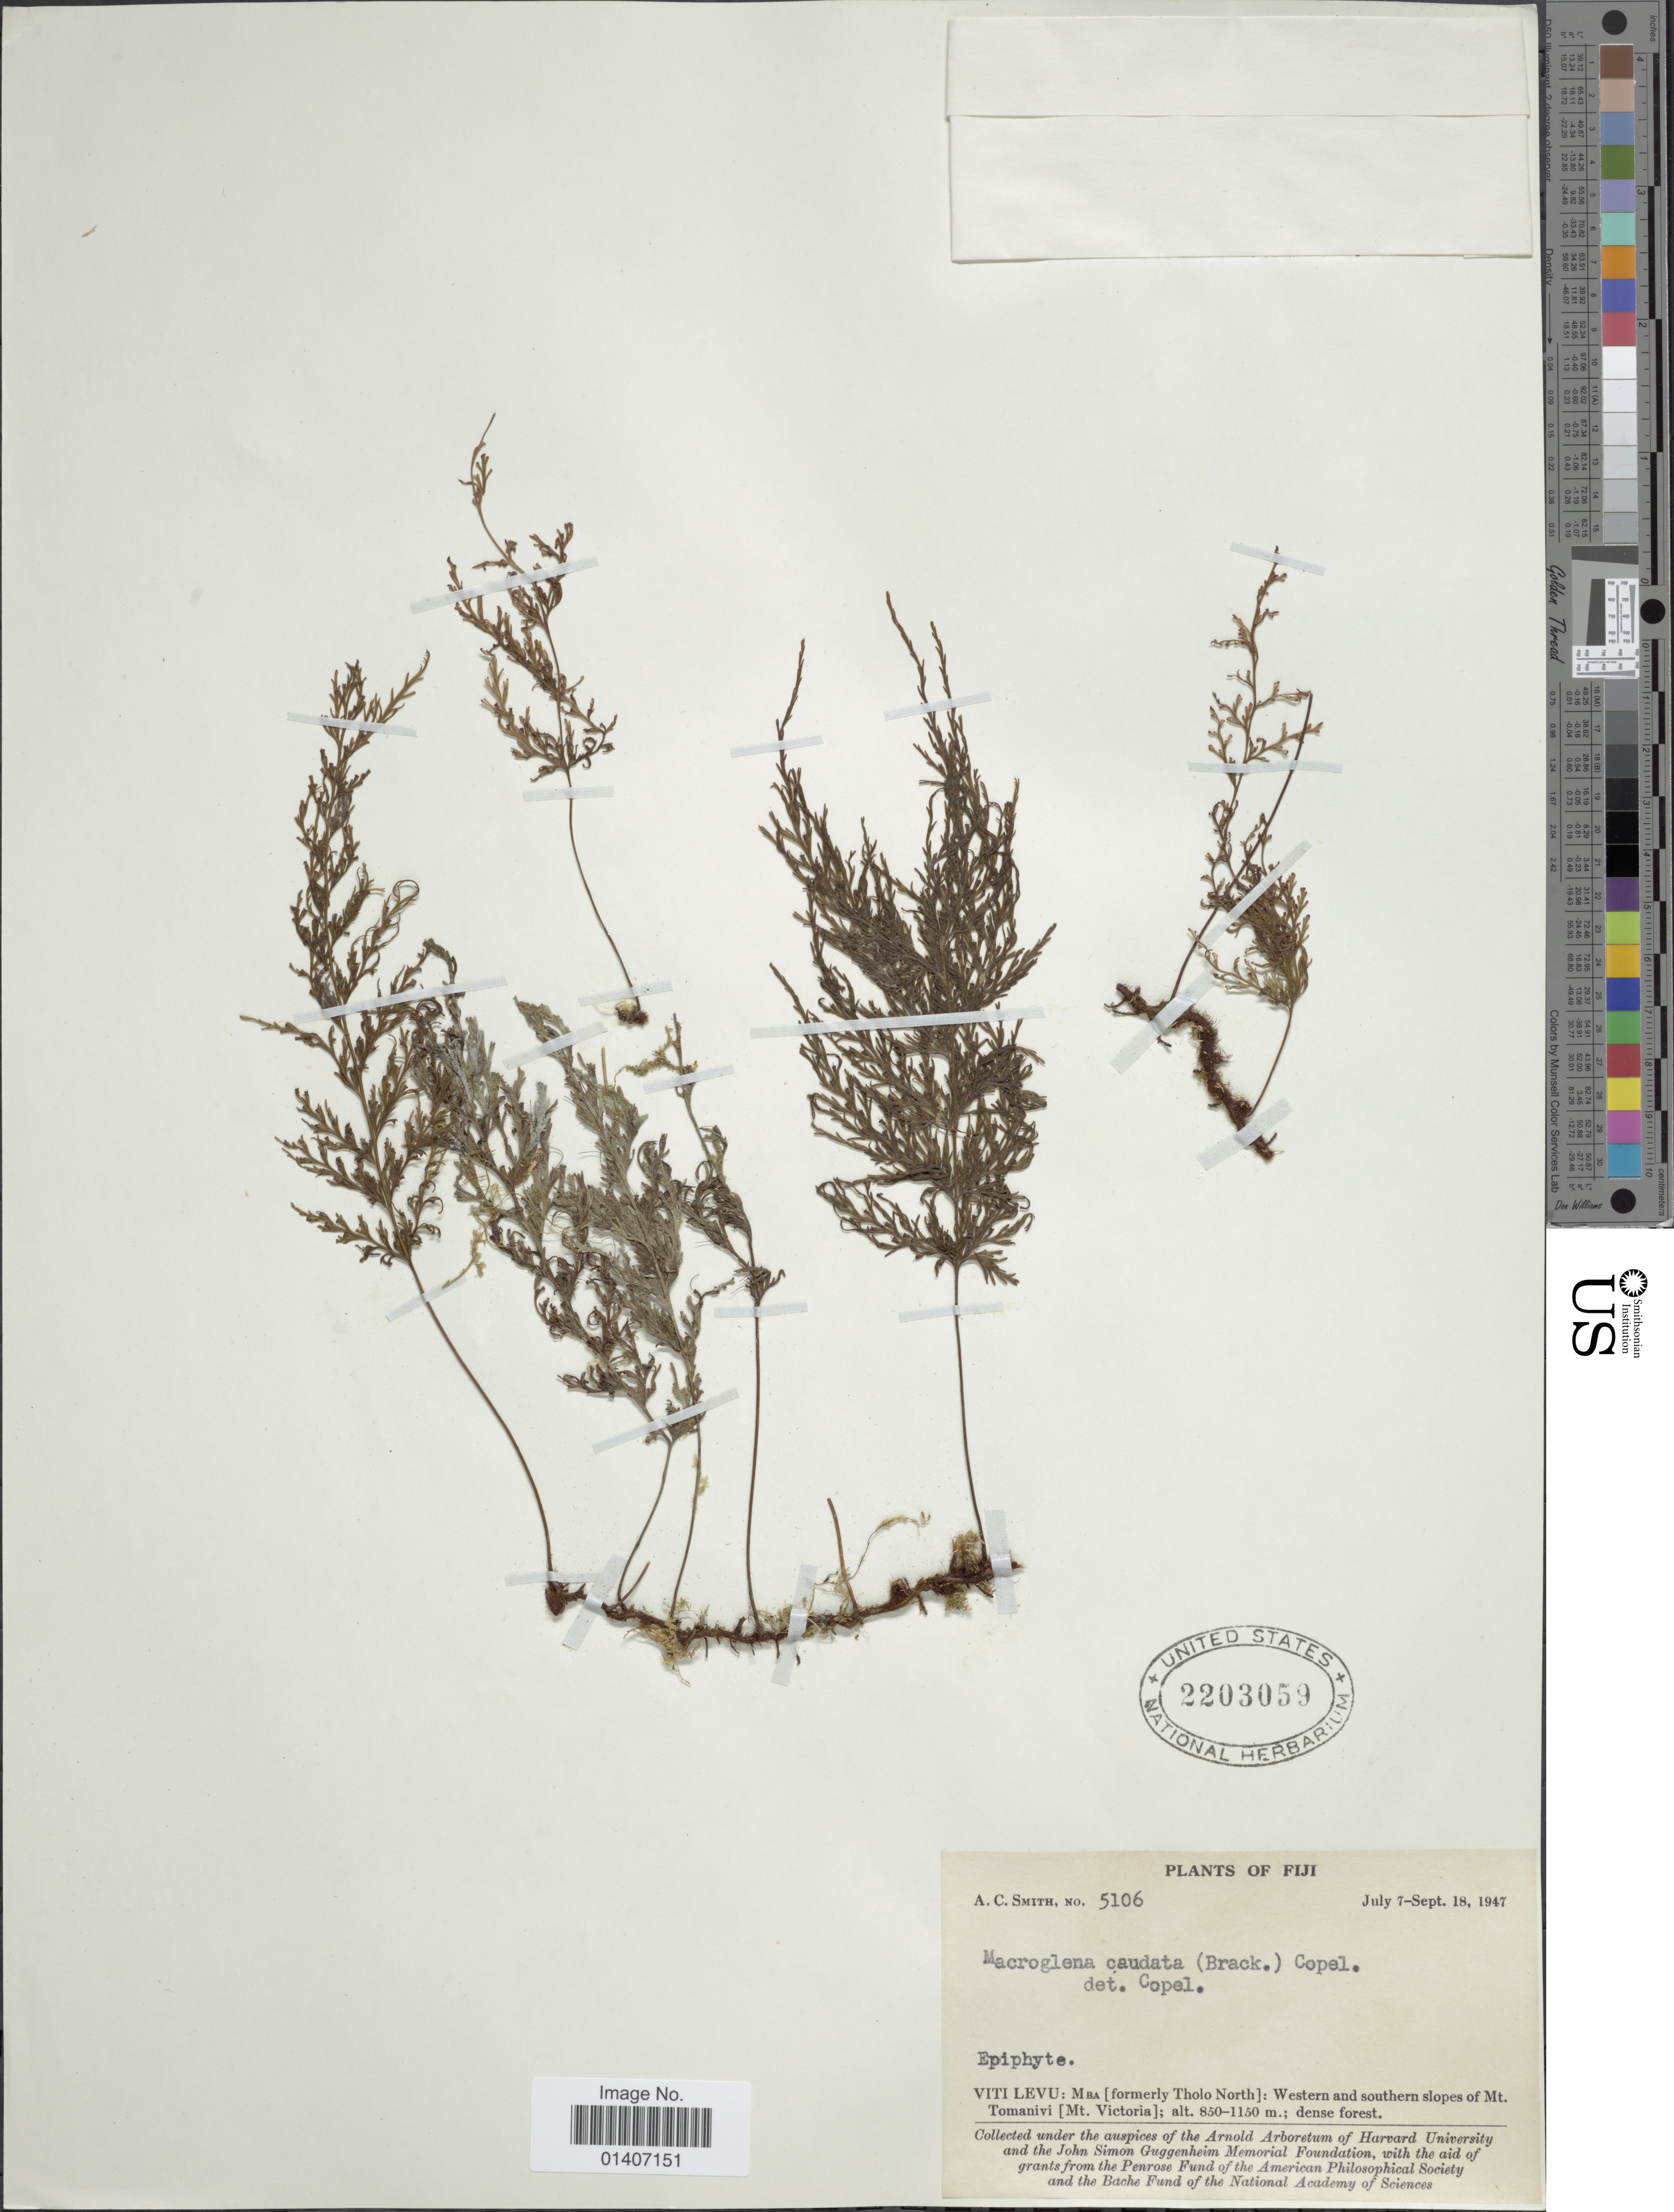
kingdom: Plantae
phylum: Tracheophyta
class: Polypodiopsida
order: Hymenophyllales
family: Hymenophyllaceae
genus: Abrodictyum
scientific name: Abrodictyum caudatum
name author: (Brack.) Ebihara & K. Iwats.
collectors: A. C. Smith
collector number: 5106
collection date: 1947-07-07/1947-09-18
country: Fiji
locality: Viti levu: Mba(formerly Tholo North): Western and southern slopes of Mt. Tomanivi(Mt. Victoria)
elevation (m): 850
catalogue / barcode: US 2203059